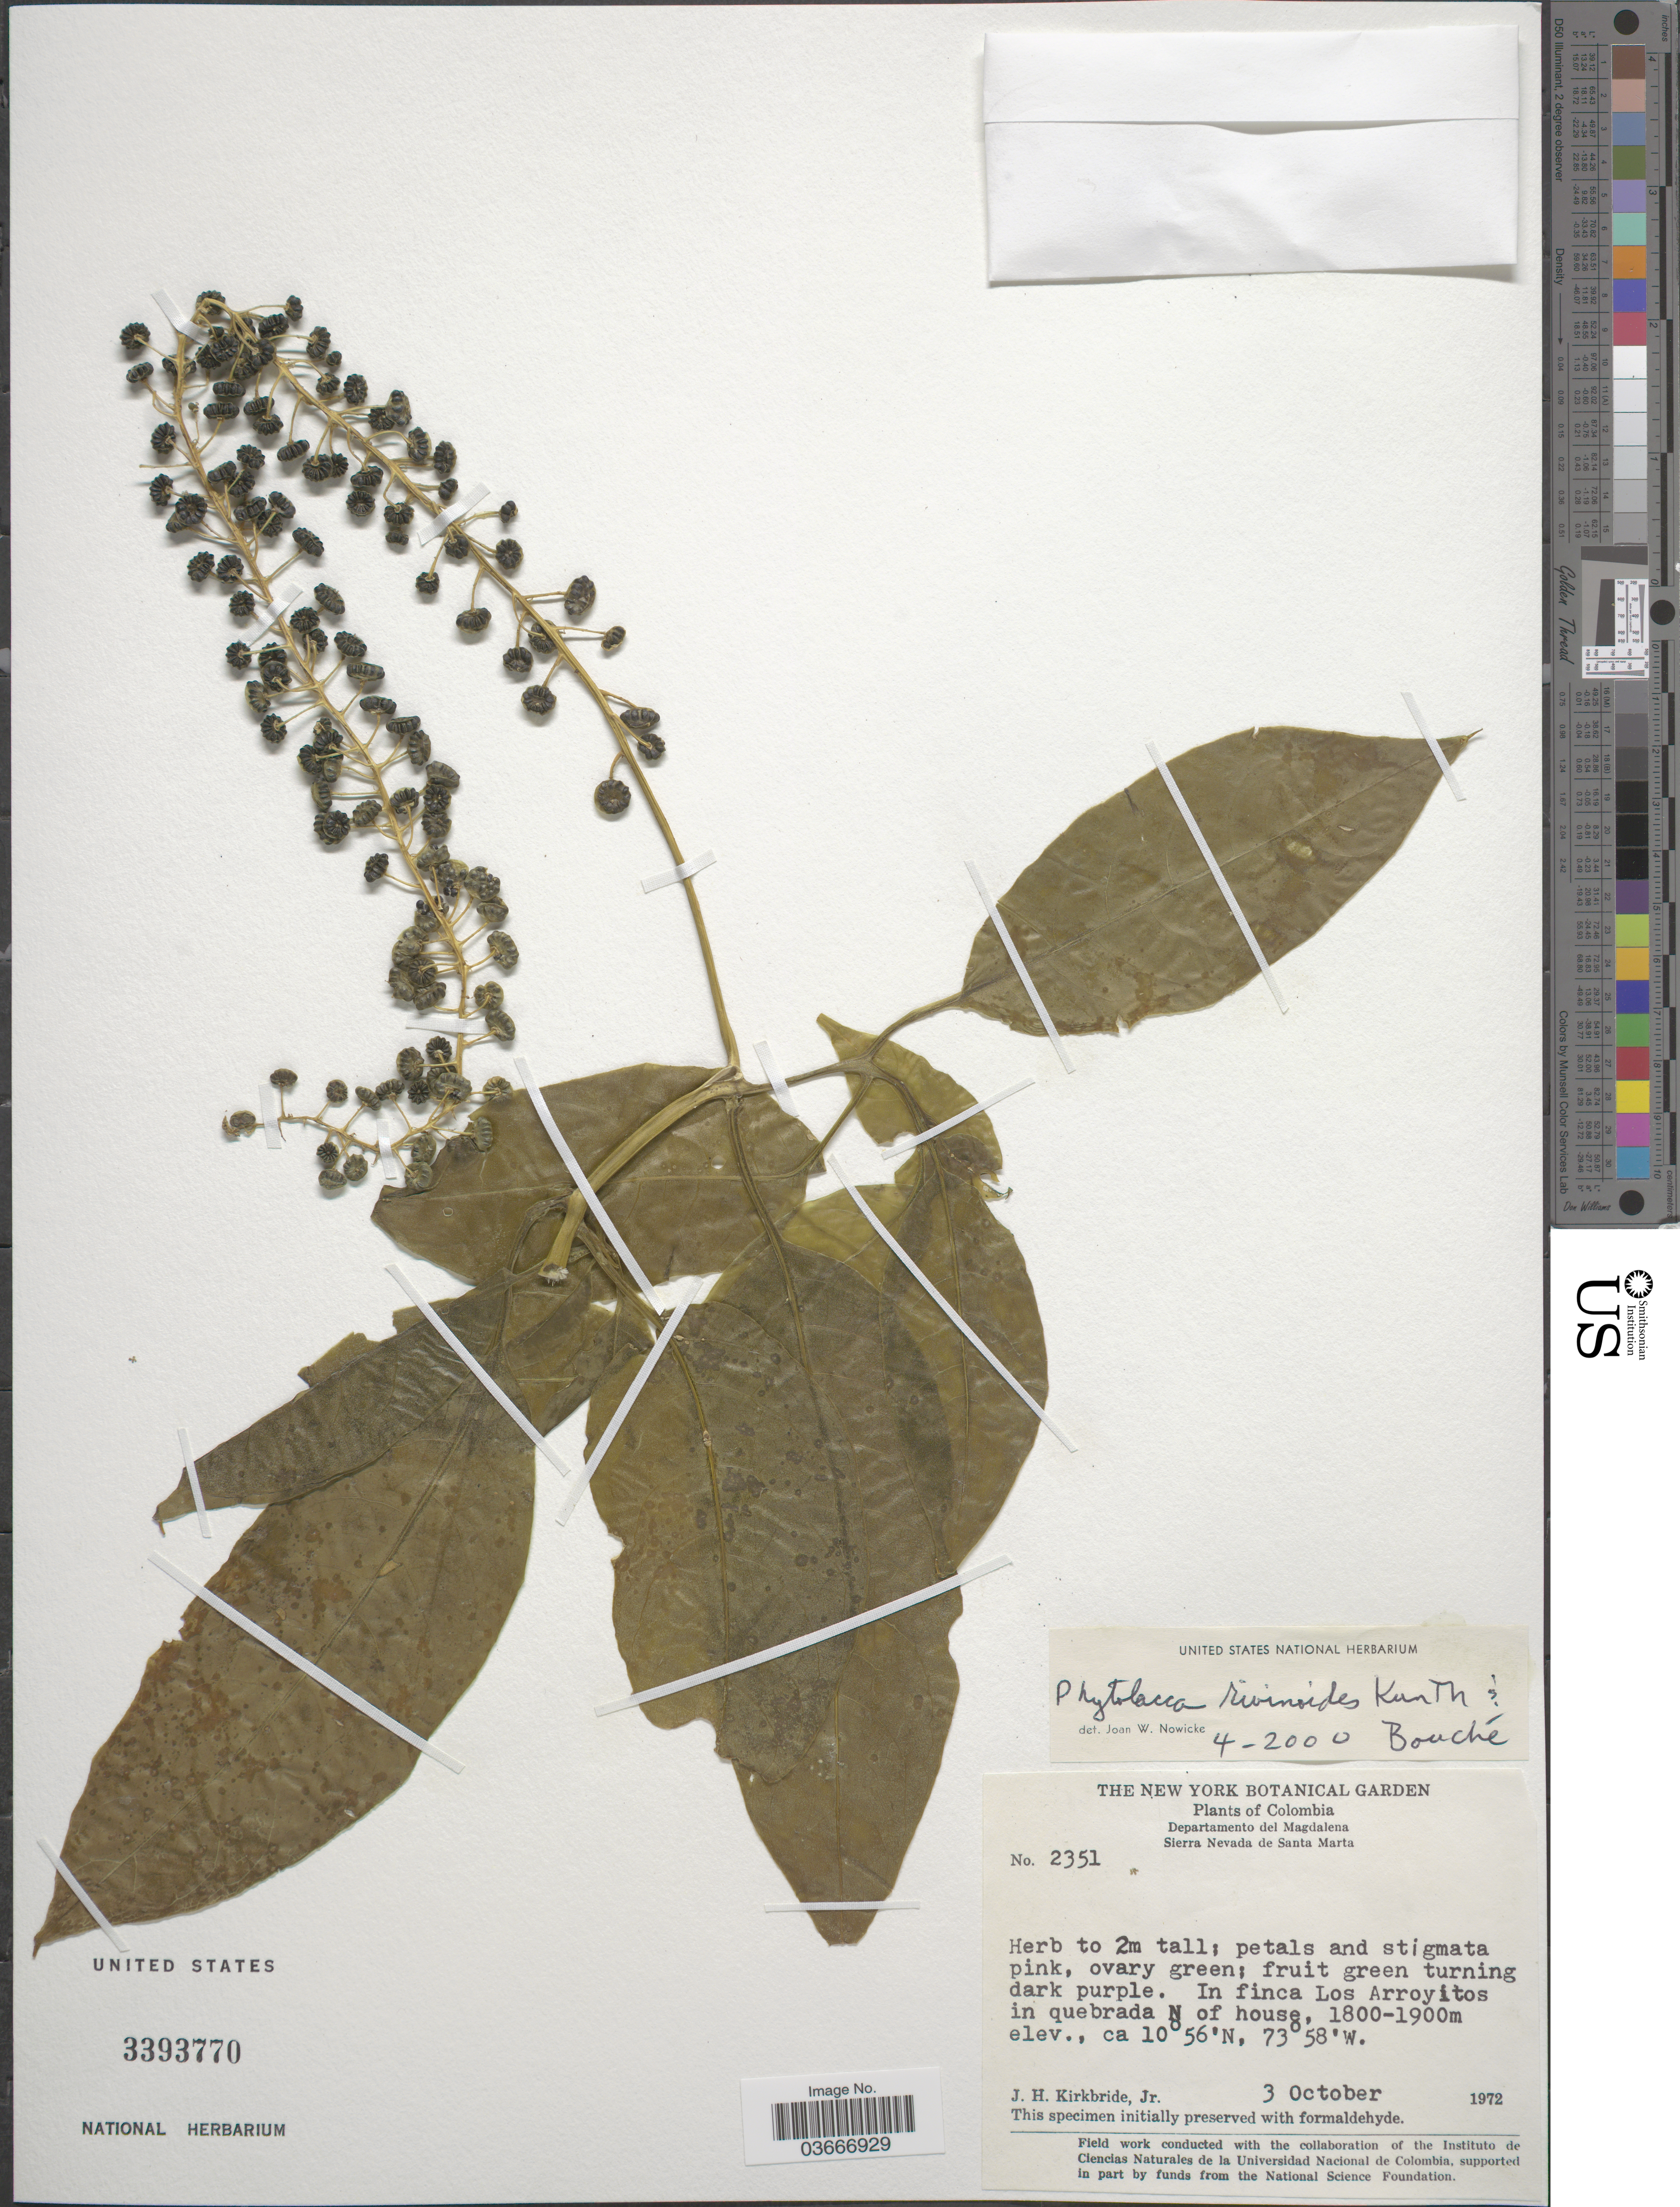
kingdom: Plantae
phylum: Tracheophyta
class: Magnoliopsida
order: Caryophyllales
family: Phytolaccaceae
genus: Phytolacca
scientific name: Phytolacca rivinoides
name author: Kunth & C.D. Bouché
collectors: J. H. Kirkbride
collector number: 2351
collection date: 1972-10-03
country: Colombia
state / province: Magdalena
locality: Departamento del Magdalena. Sierra Nevada de Santa Marta. In finca Los Arroyitos in quebrada N of house.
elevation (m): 1800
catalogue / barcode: US 3393770